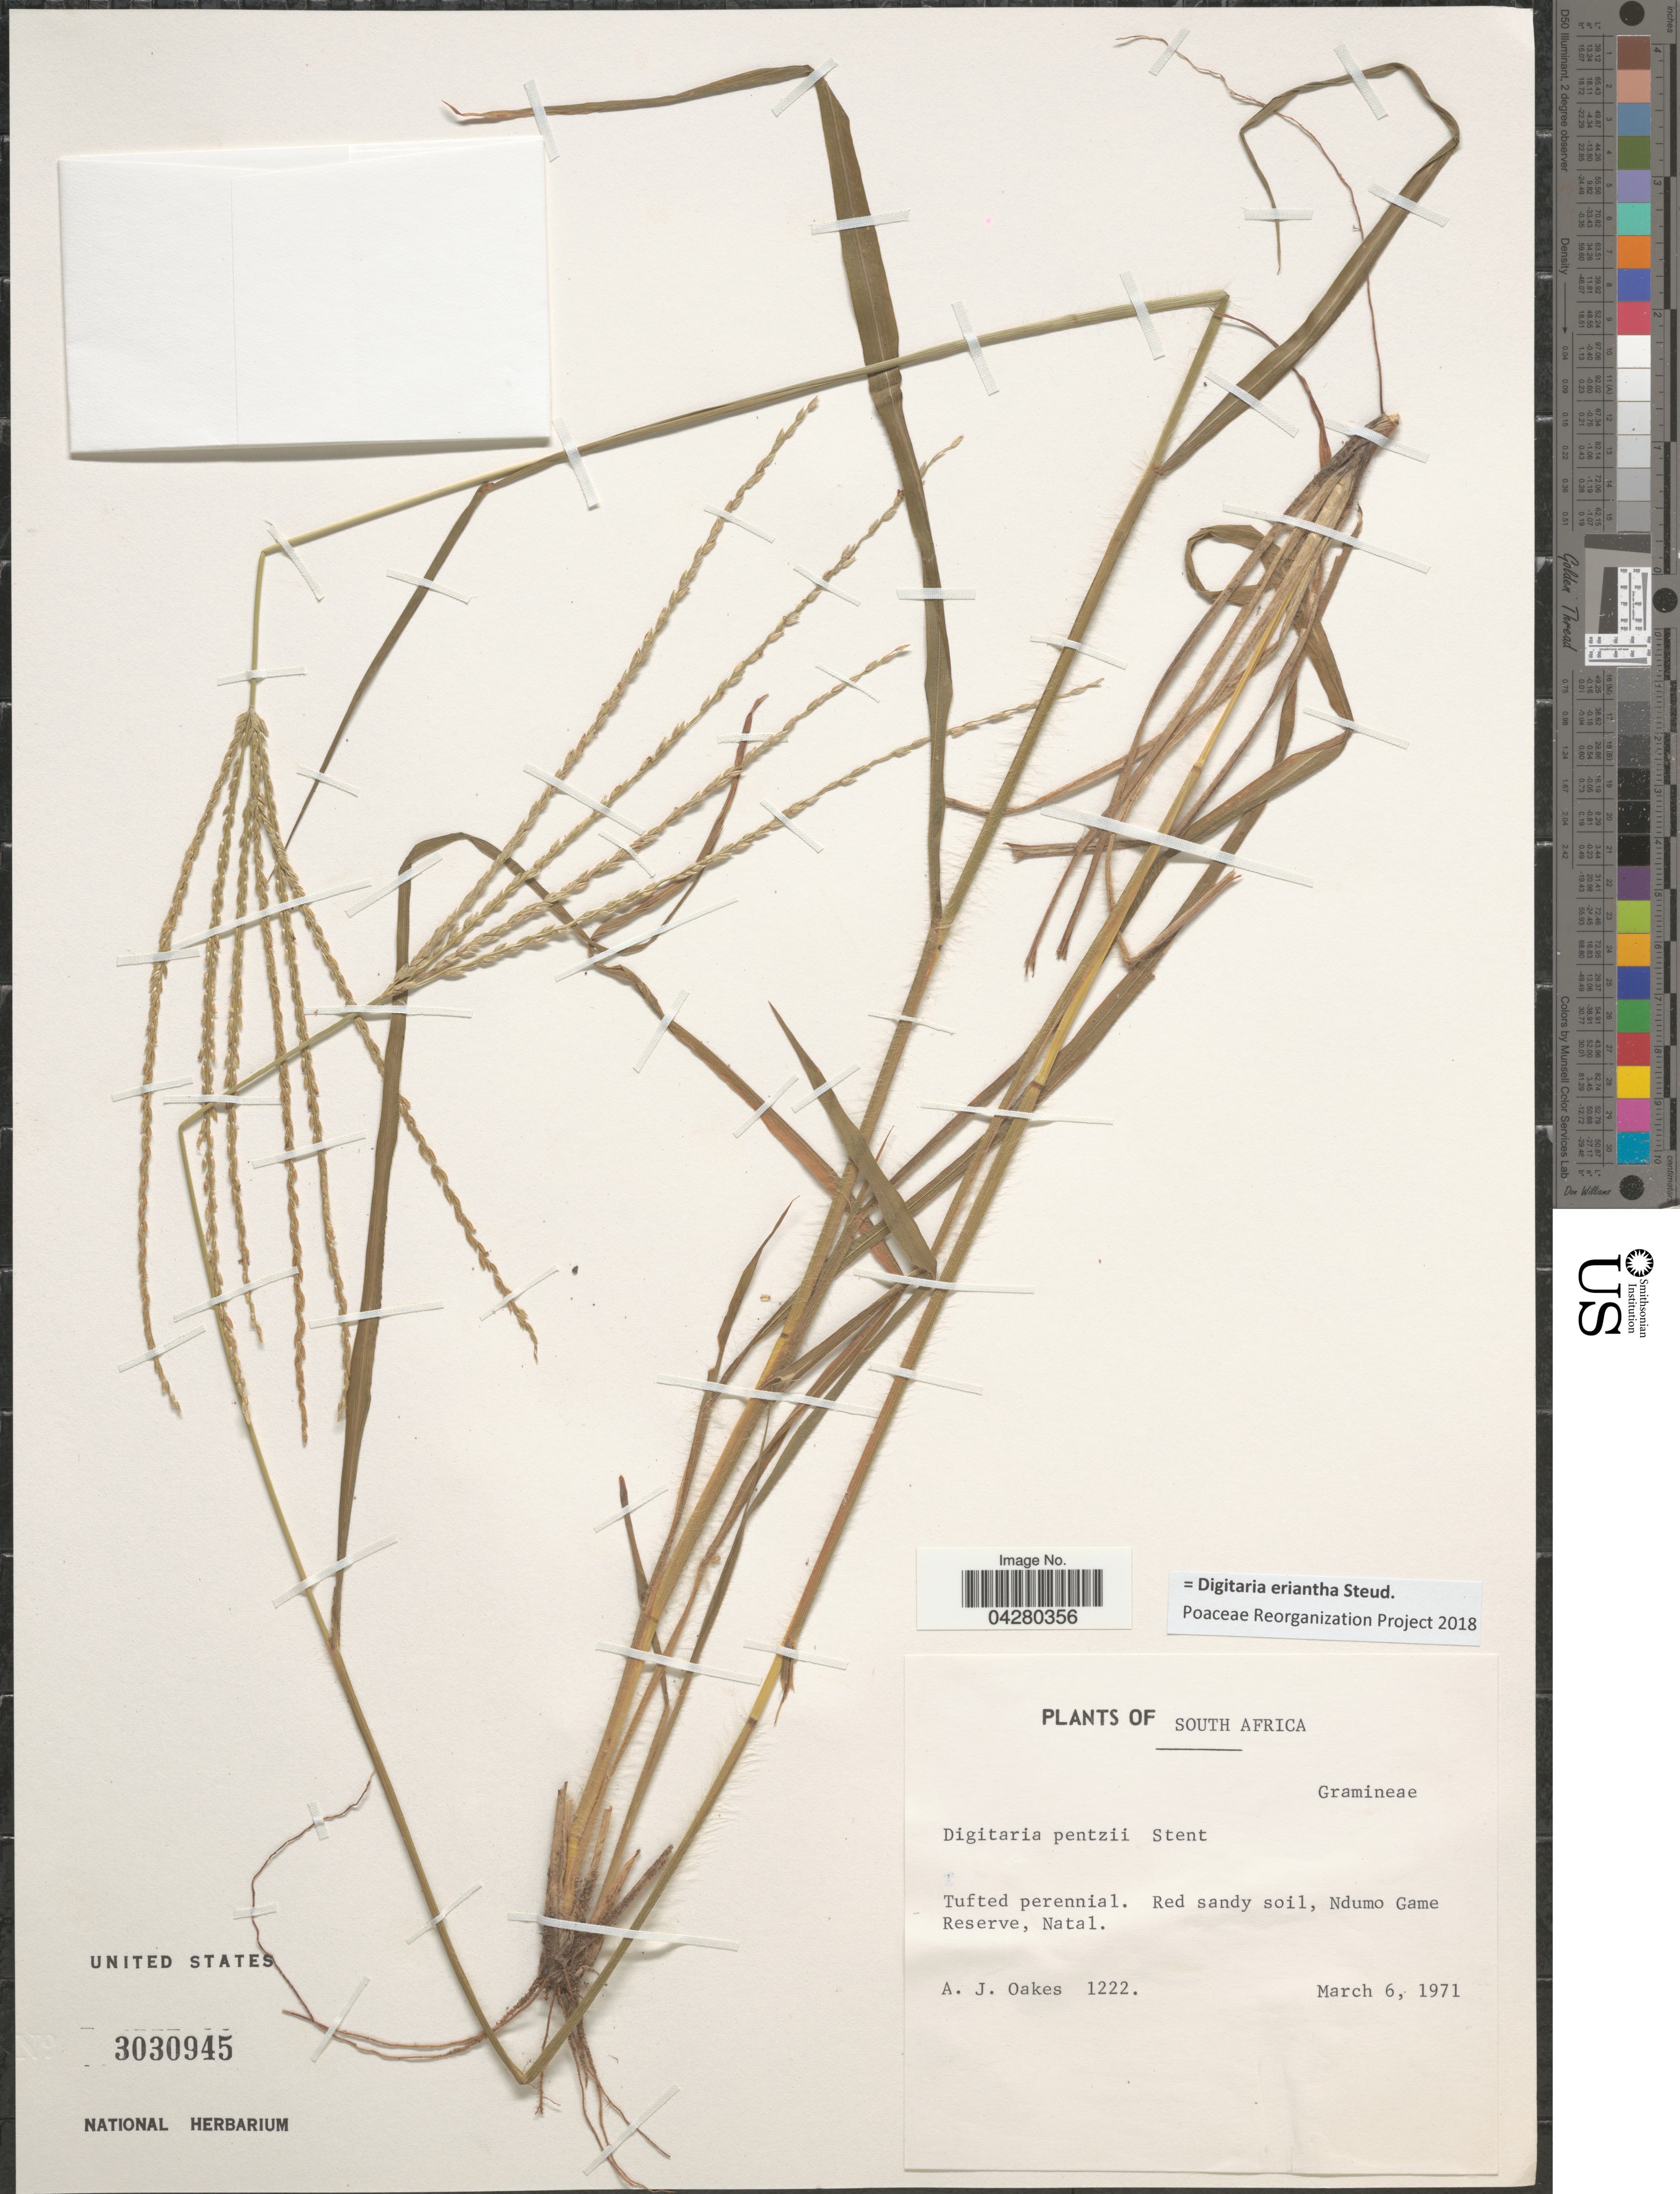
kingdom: Plantae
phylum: Tracheophyta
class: Liliopsida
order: Poales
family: Poaceae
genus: Digitaria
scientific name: Digitaria eriantha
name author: Steud.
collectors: A. Oakes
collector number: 1222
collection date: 1971-03-06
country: South Africa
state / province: KwaZulu-Natal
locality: Red sandy soil, Ndumo Game Reserve, Natal.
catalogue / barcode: US 3030945